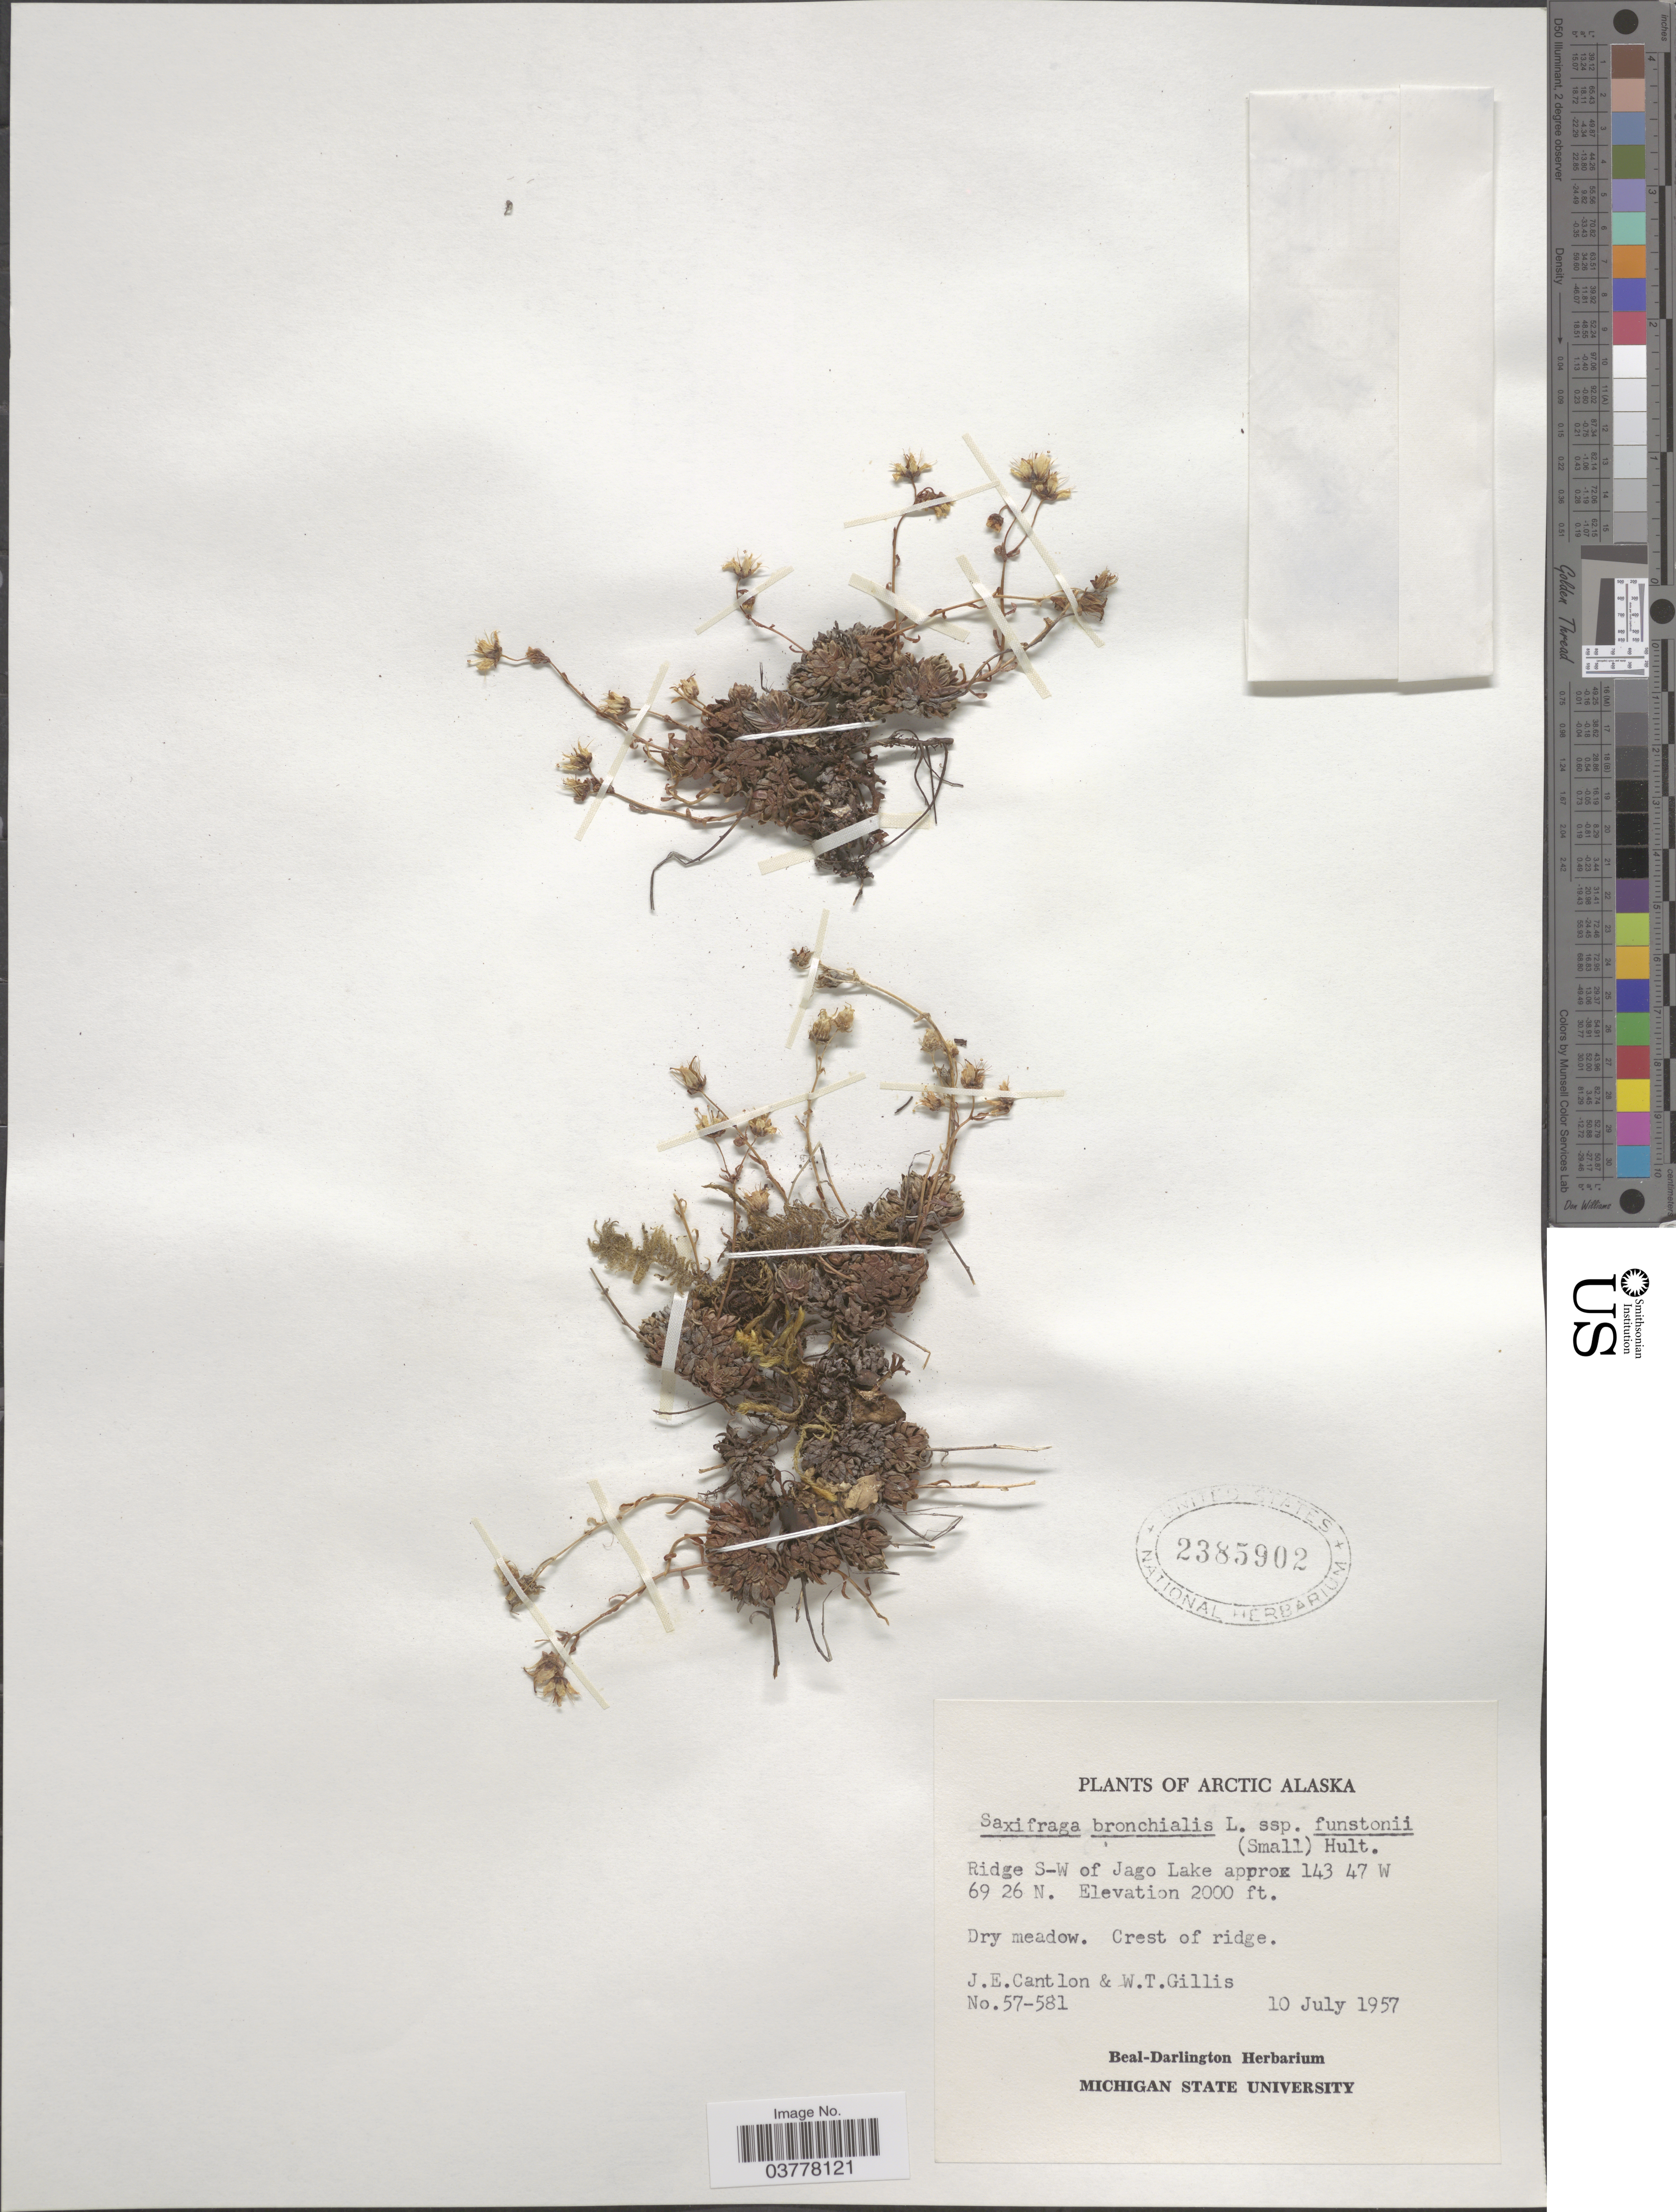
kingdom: Plantae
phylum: Tracheophyta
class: Magnoliopsida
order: Saxifragales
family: Saxifragaceae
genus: Saxifraga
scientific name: Saxifraga bronchialis subsp. funstonii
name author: (Small) Hultén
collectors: J. Cantlon & W. T. Gillis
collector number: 57-581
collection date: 1957-07-10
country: United States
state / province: Alaska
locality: Arctic Alaska. Ridge S-W of Jago Lake. Crest of ridge.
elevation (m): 610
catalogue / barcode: US 2385902